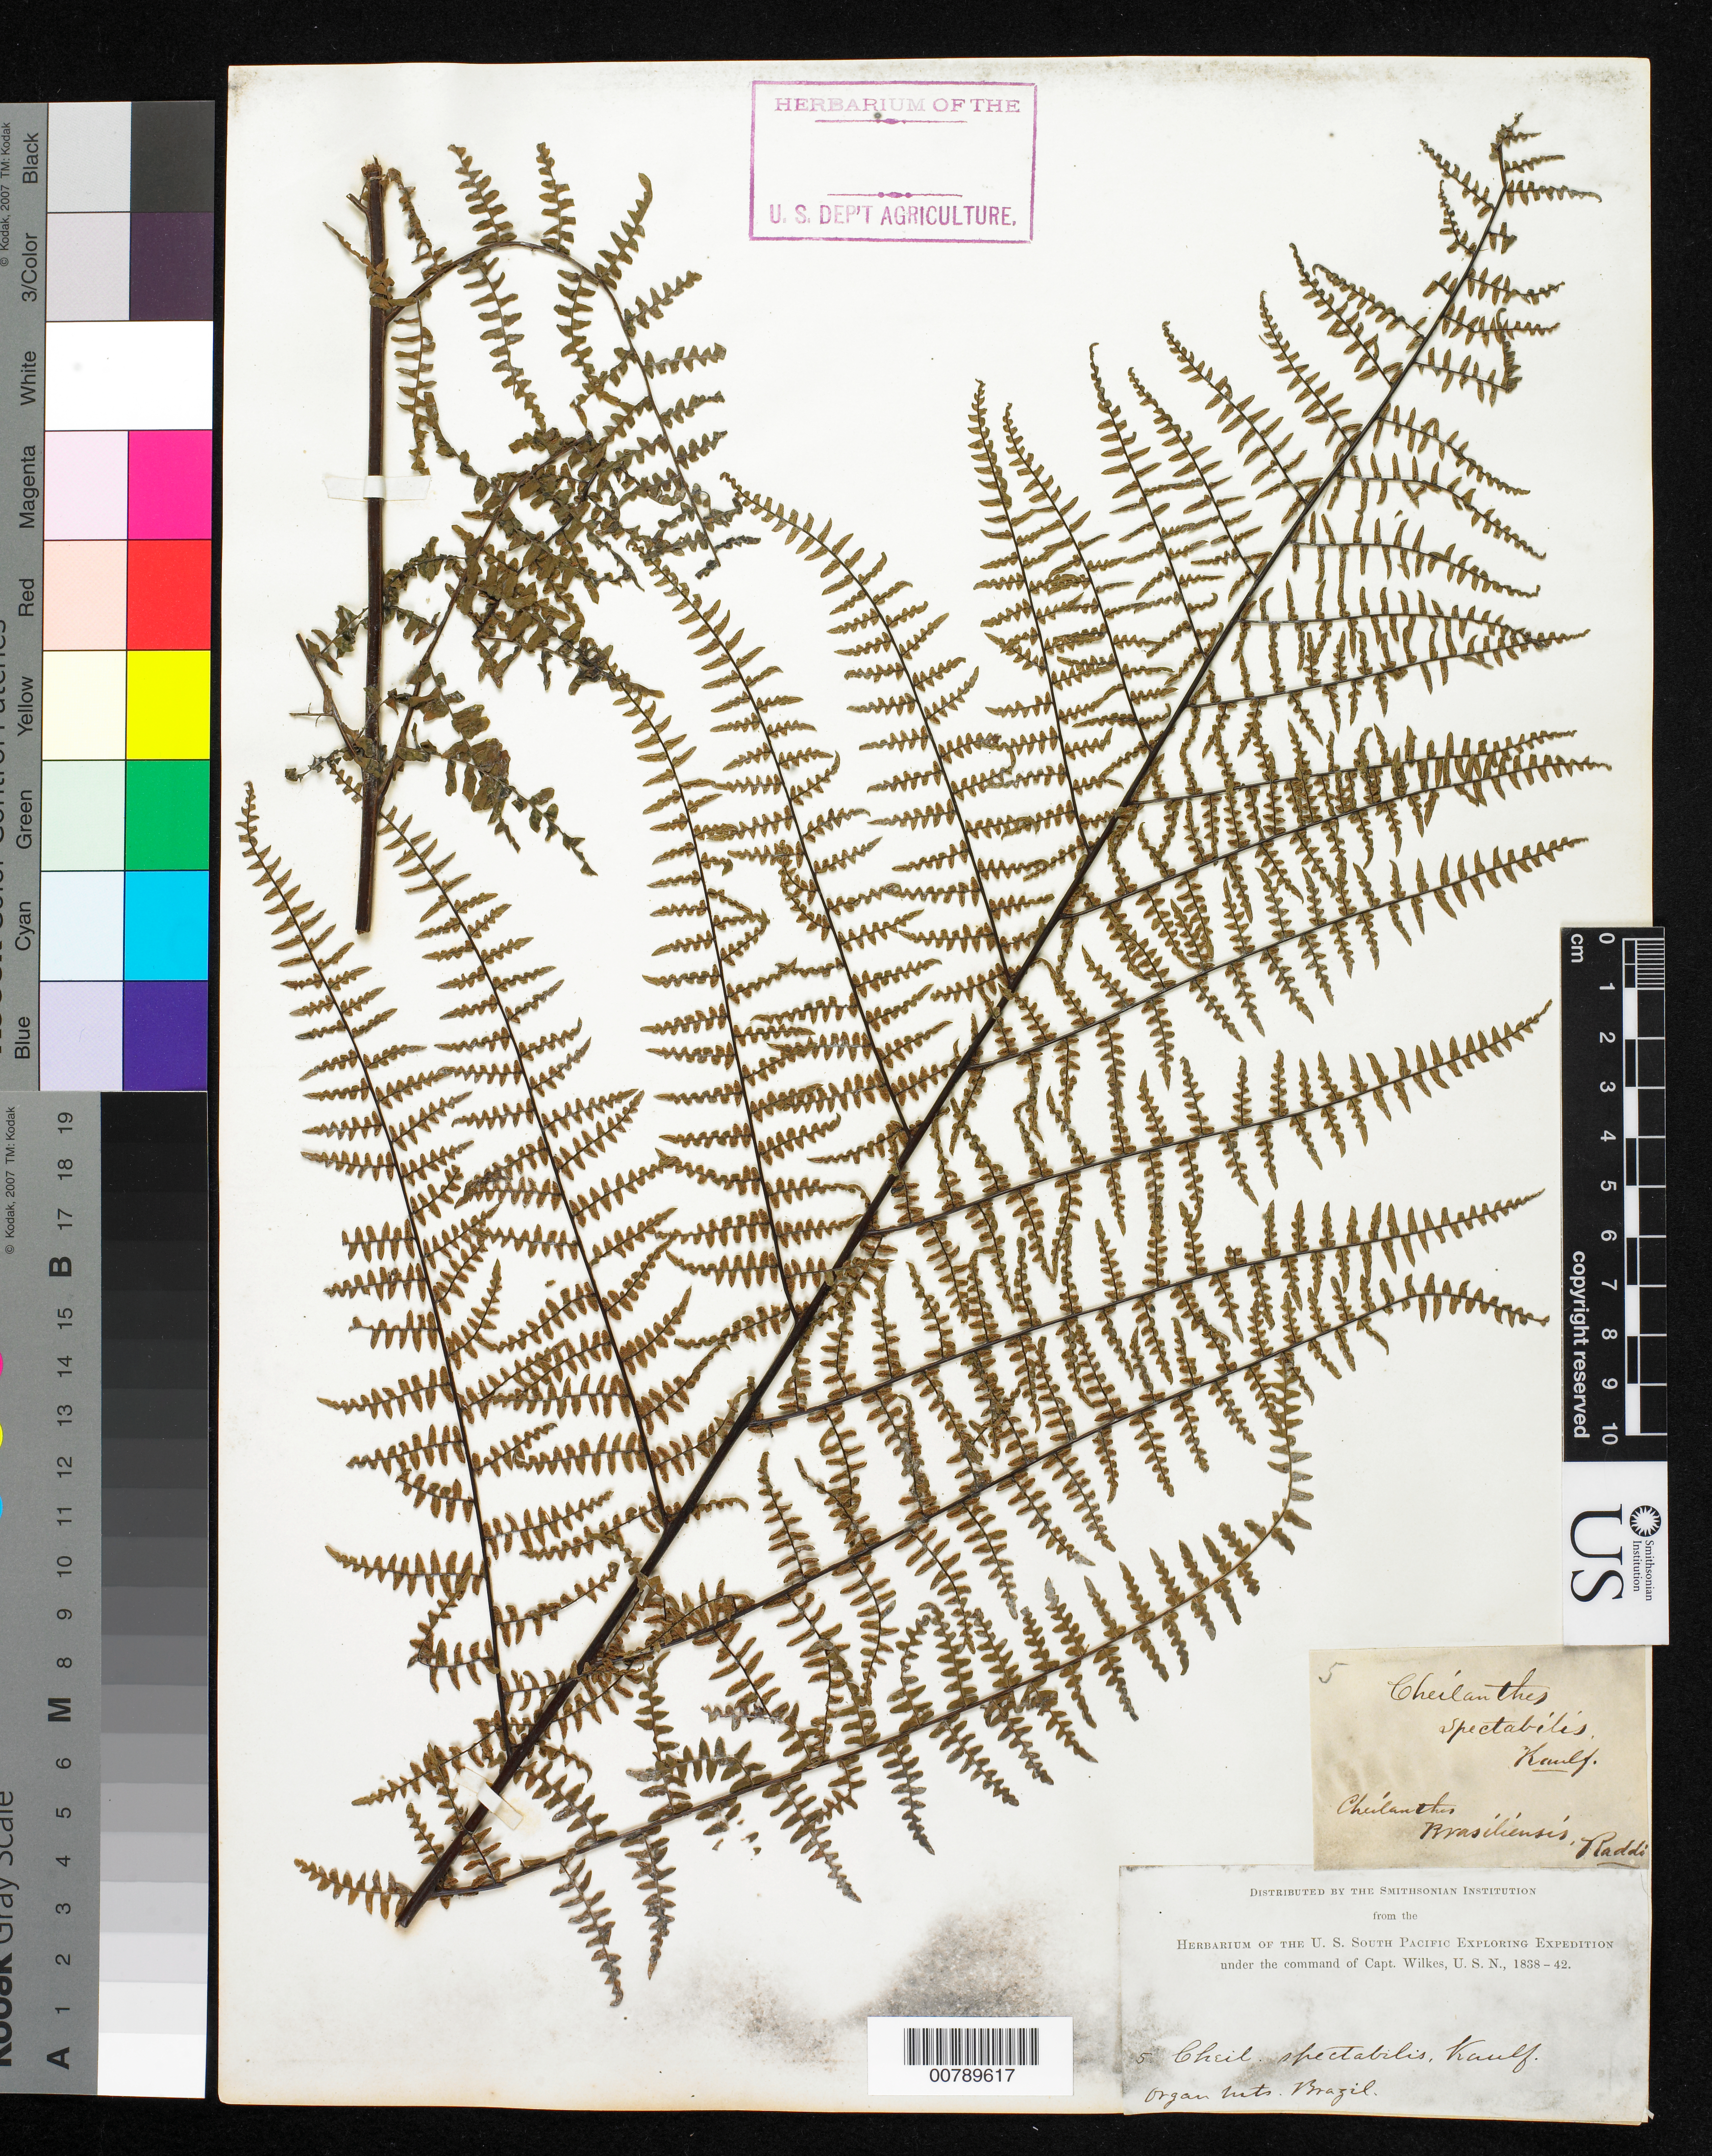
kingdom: Plantae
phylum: Tracheophyta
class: Polypodiopsida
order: Polypodiales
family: Pteridaceae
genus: Adiantopsis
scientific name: Adiantopsis chlorophylla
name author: (Sw.) Fée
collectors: Wilkes Explor. Exped.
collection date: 1838/1842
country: Brazil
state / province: Rio de Janeiro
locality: Organ Mountains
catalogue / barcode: US 98650